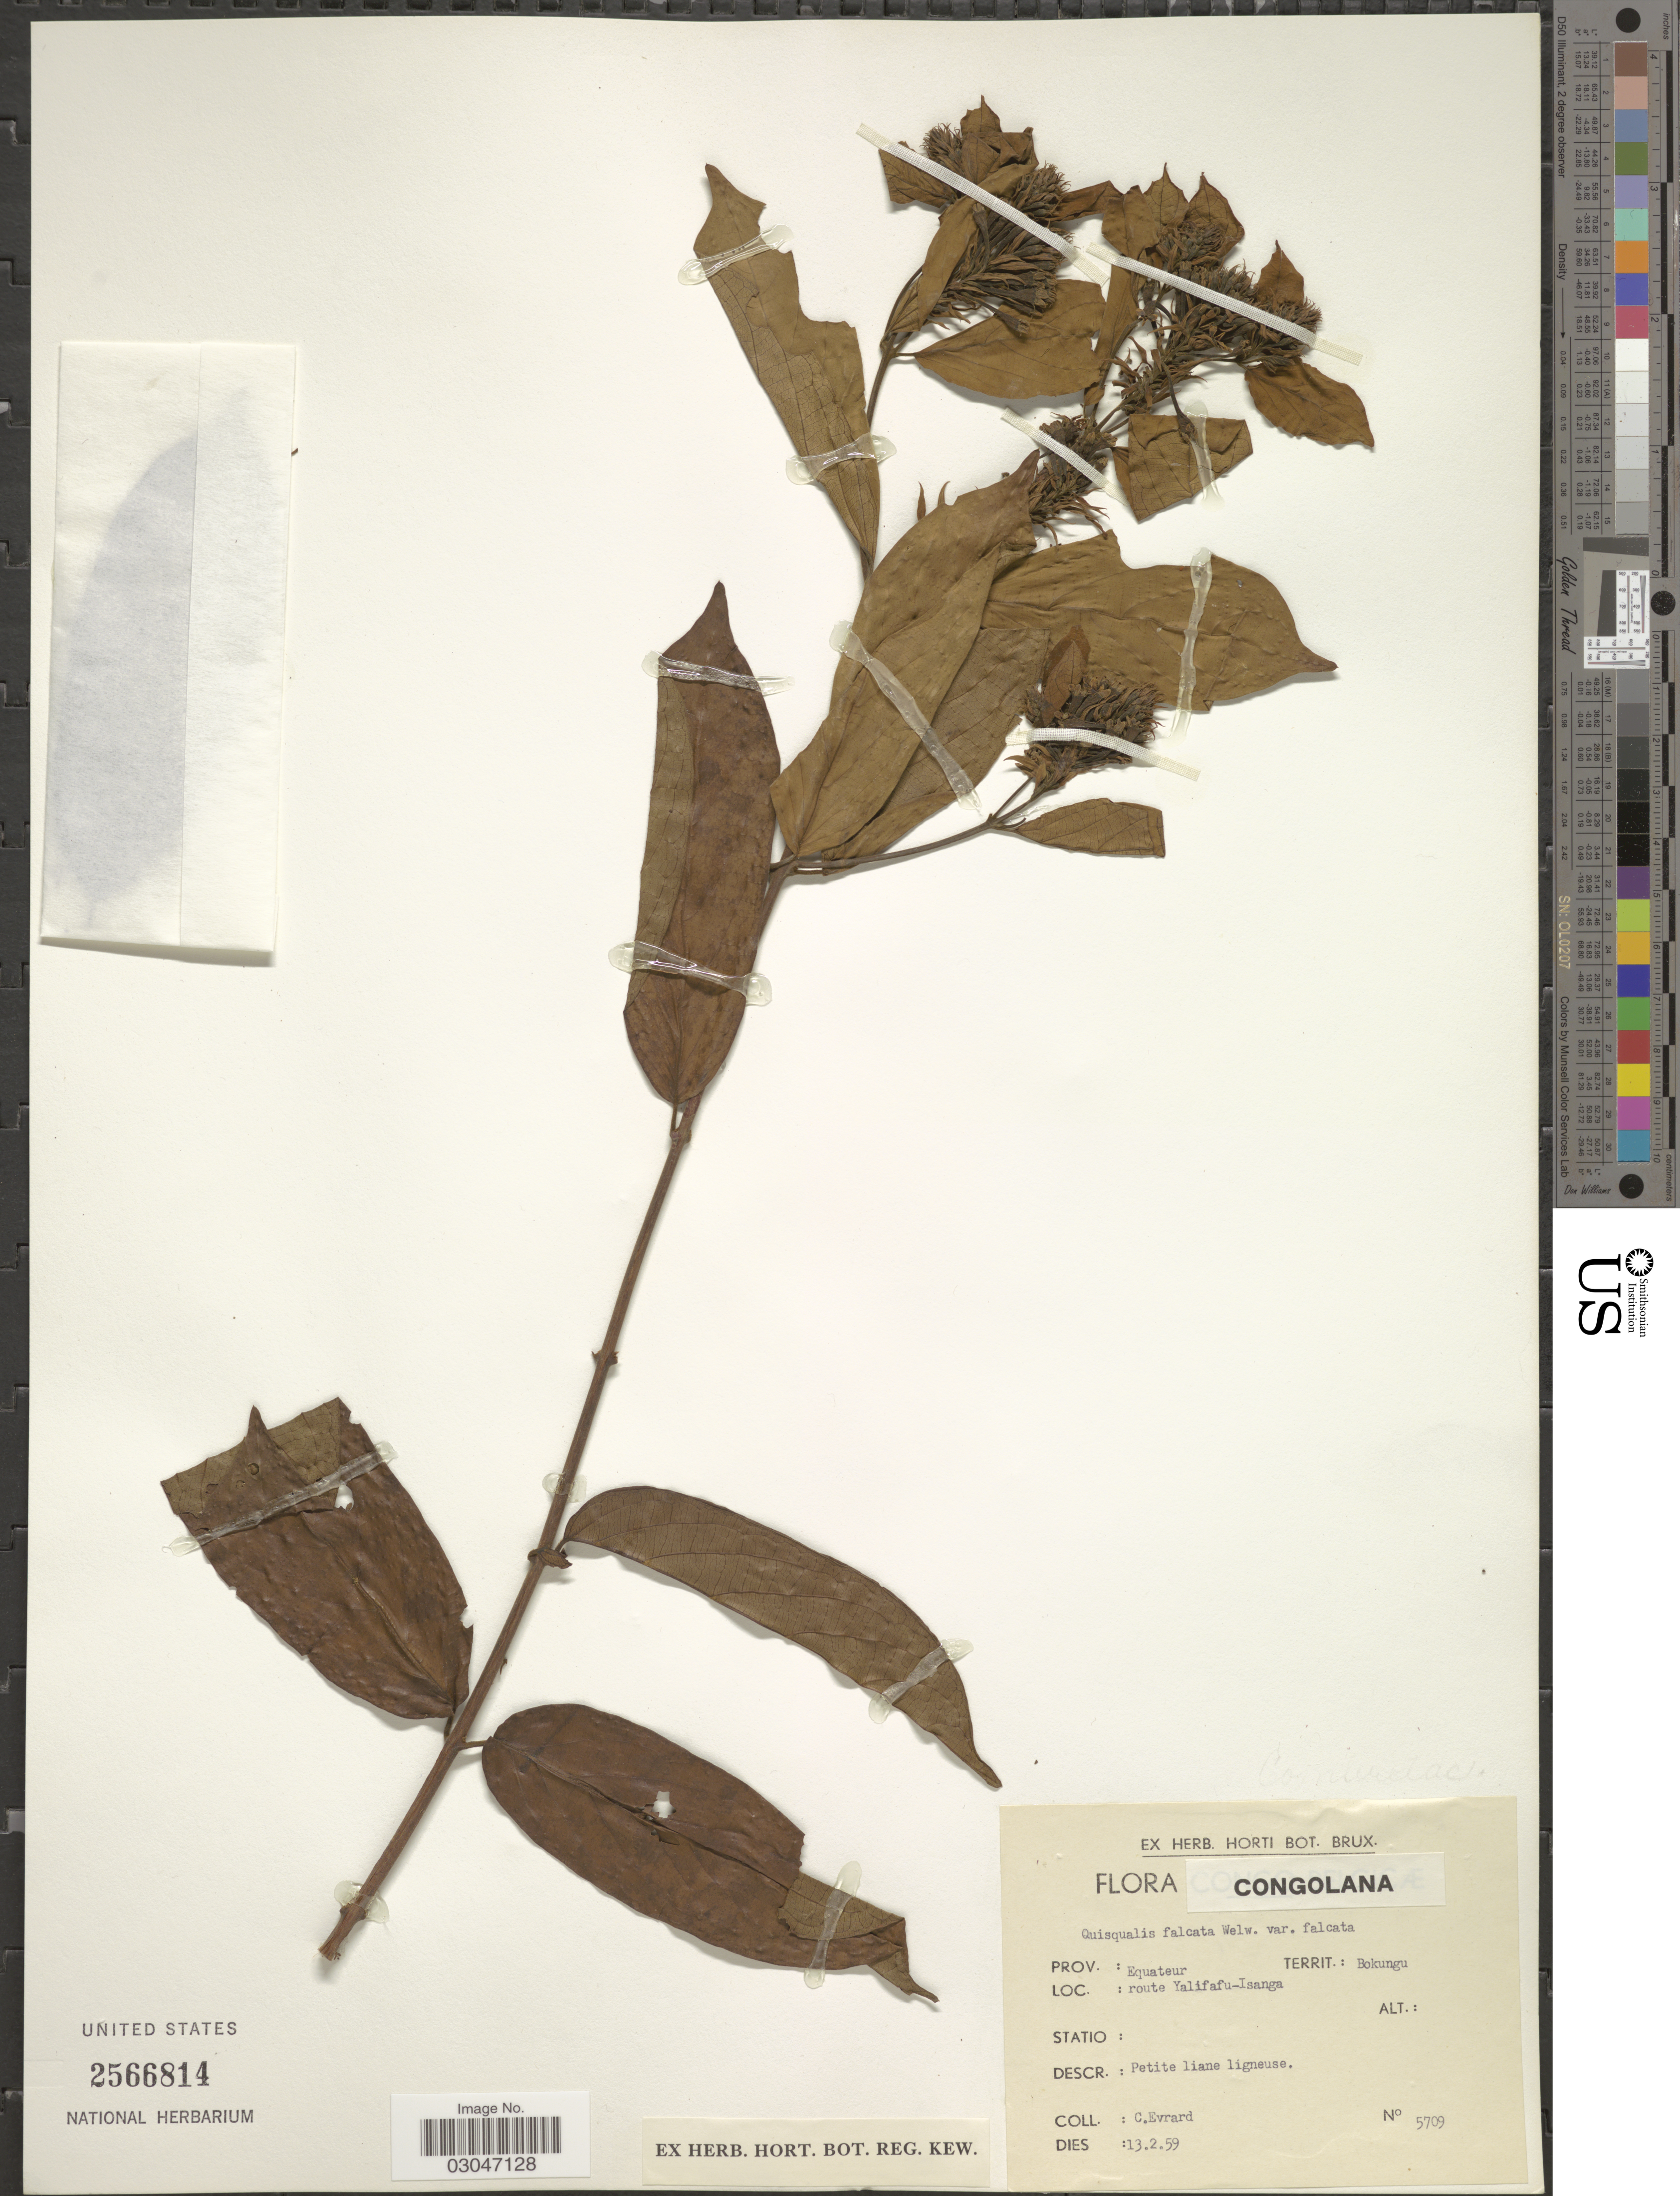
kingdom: Plantae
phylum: Tracheophyta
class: Magnoliopsida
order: Myrtales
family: Combretaceae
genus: Combretum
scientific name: Combretum falcatum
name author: (Welw. ex Hiern) Jongkind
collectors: C. Evrard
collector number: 5709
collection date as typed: Transcribed d/m/y: 13/2/59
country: Congo, Democratic Republic of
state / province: Equateur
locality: Congolana. Territ.: Bokungu, route Yalifafu-Isanga.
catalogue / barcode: US 2566814